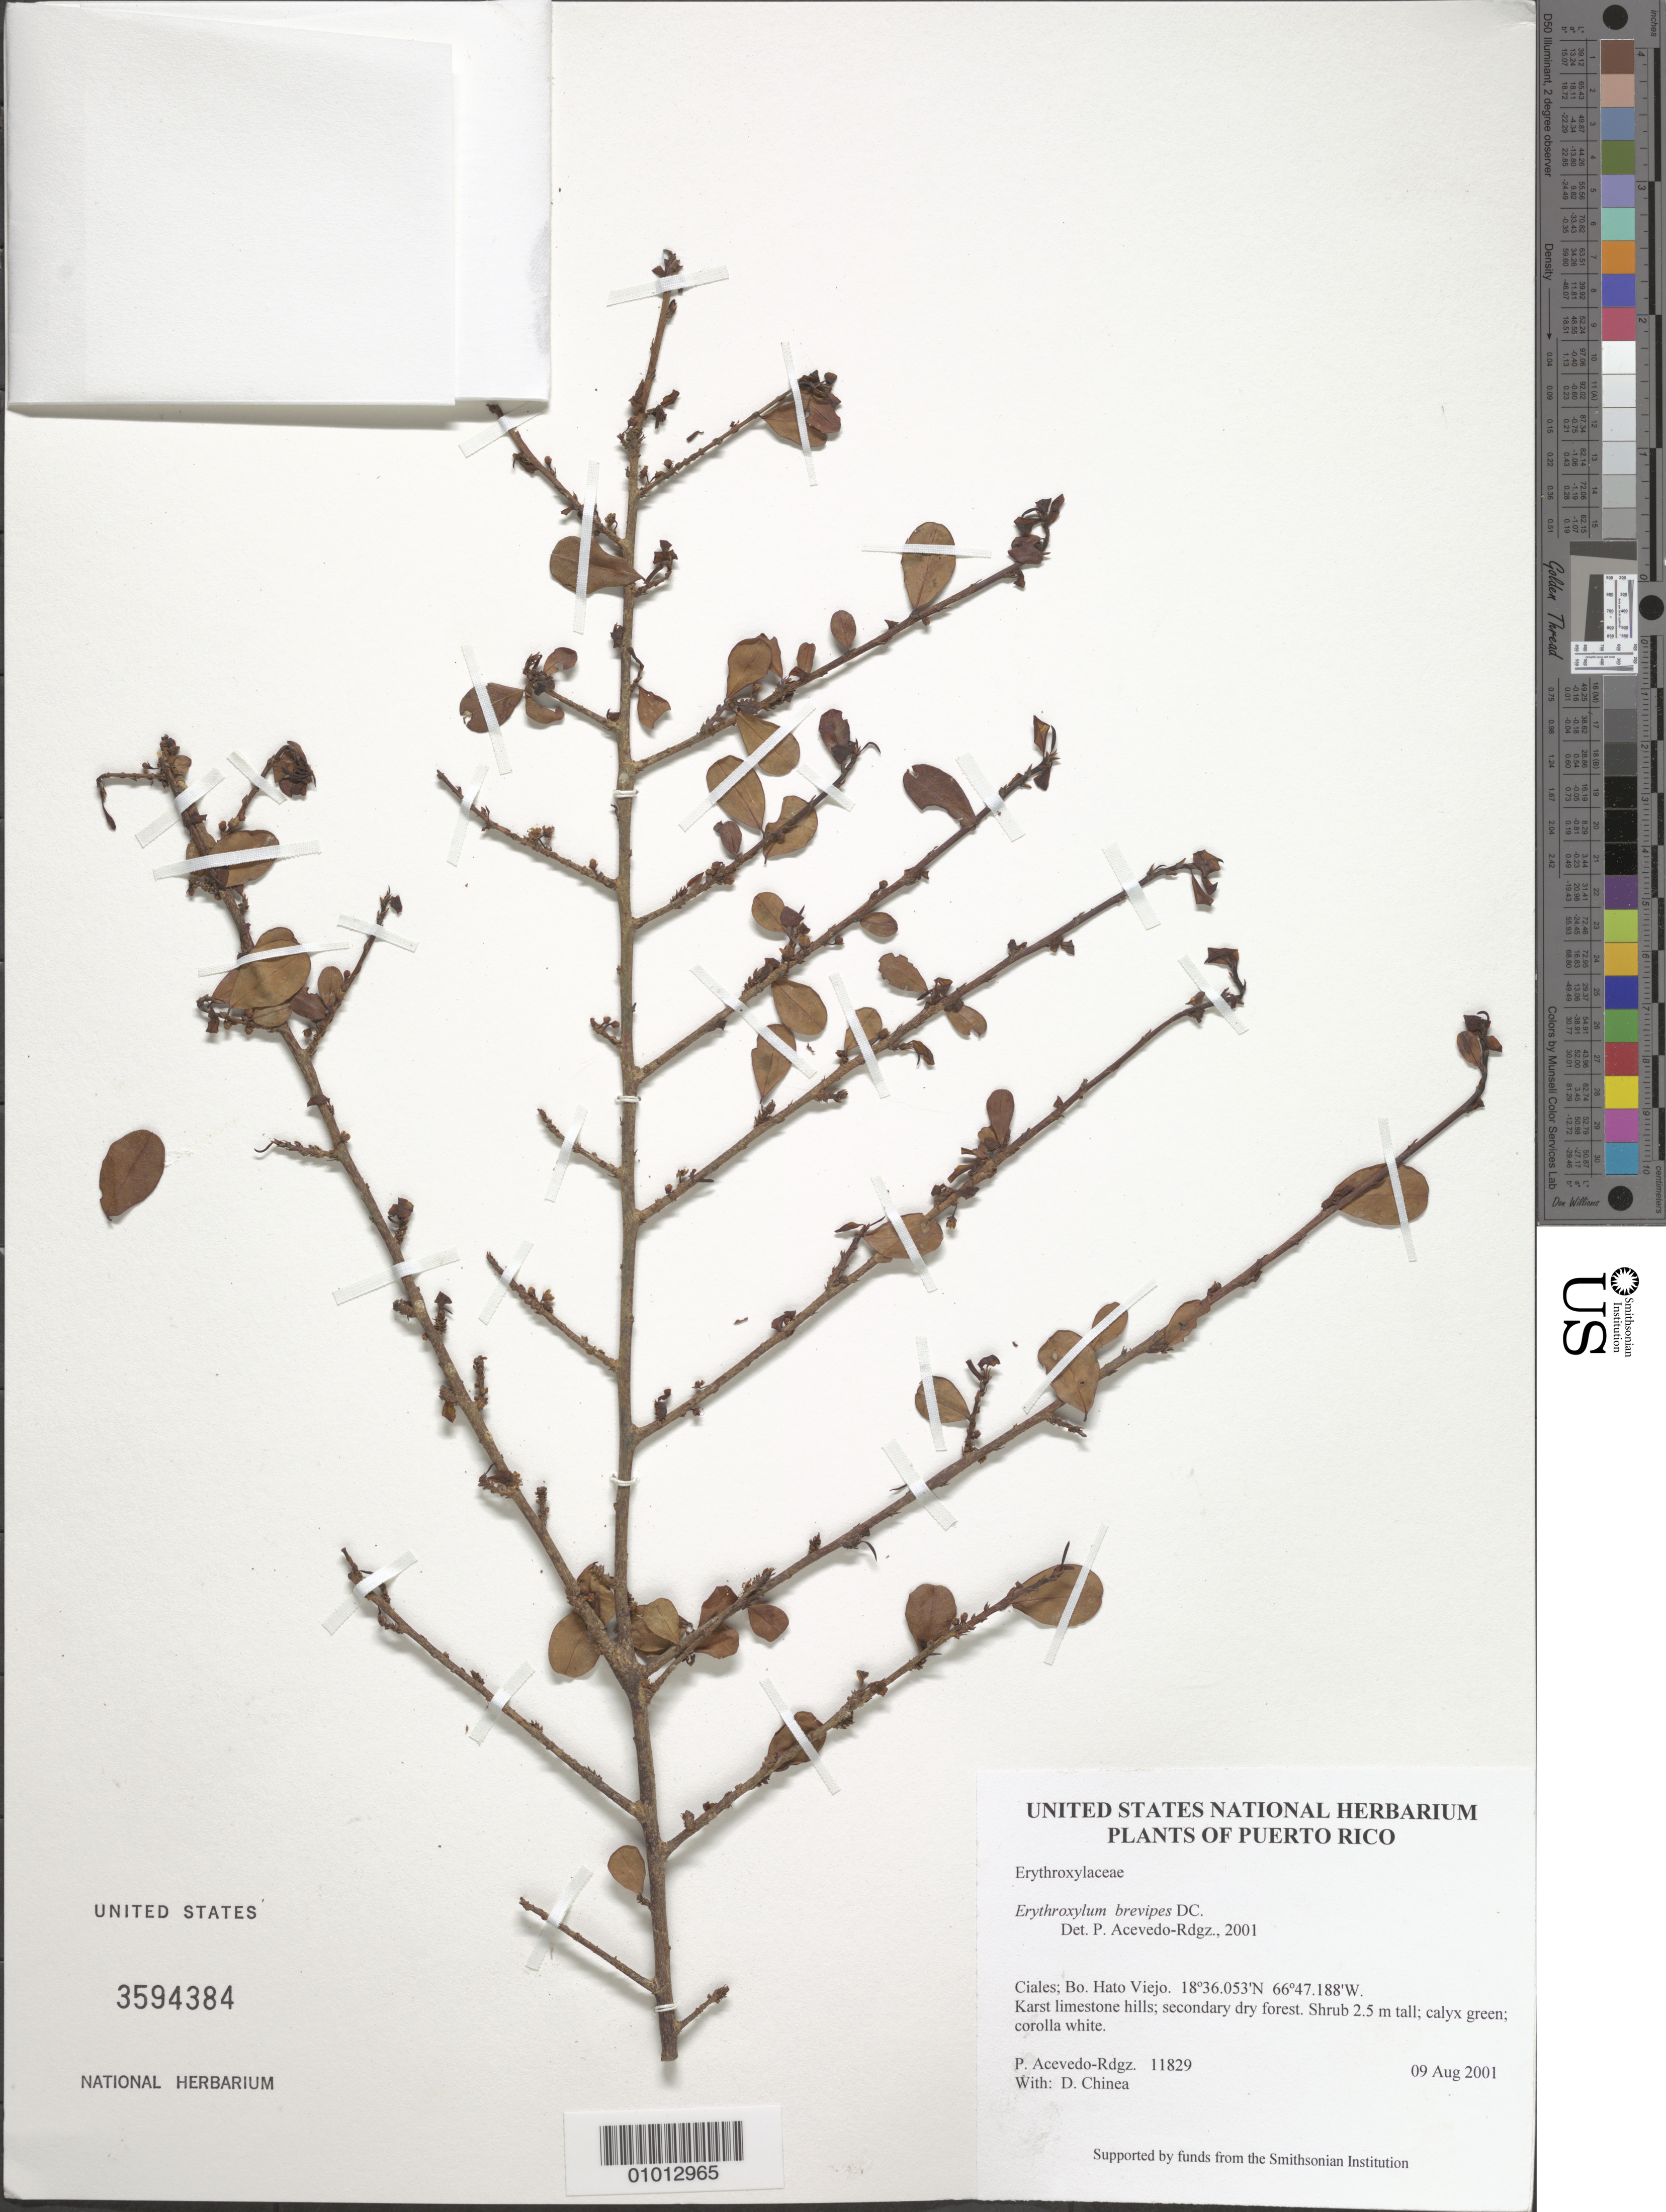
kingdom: Plantae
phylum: Tracheophyta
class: Magnoliopsida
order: Malpighiales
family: Erythroxylaceae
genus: Erythroxylum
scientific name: Erythroxylum brevipes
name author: DC.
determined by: Acevedo-Rodríguez, P., (BOT), Smithsonian Institution - National Museum of Natural History (UNITED STATES)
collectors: P. Acevedo-Rodr. & D. Chinea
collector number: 11829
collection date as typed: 09 Aug 2001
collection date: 2001-08-09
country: Puerto Rico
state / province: Ciales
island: Puerto Rico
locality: Ciales; Bo. Hato Viejo.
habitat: Karst limestone hills; secondary dry forest.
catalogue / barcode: US 3594384